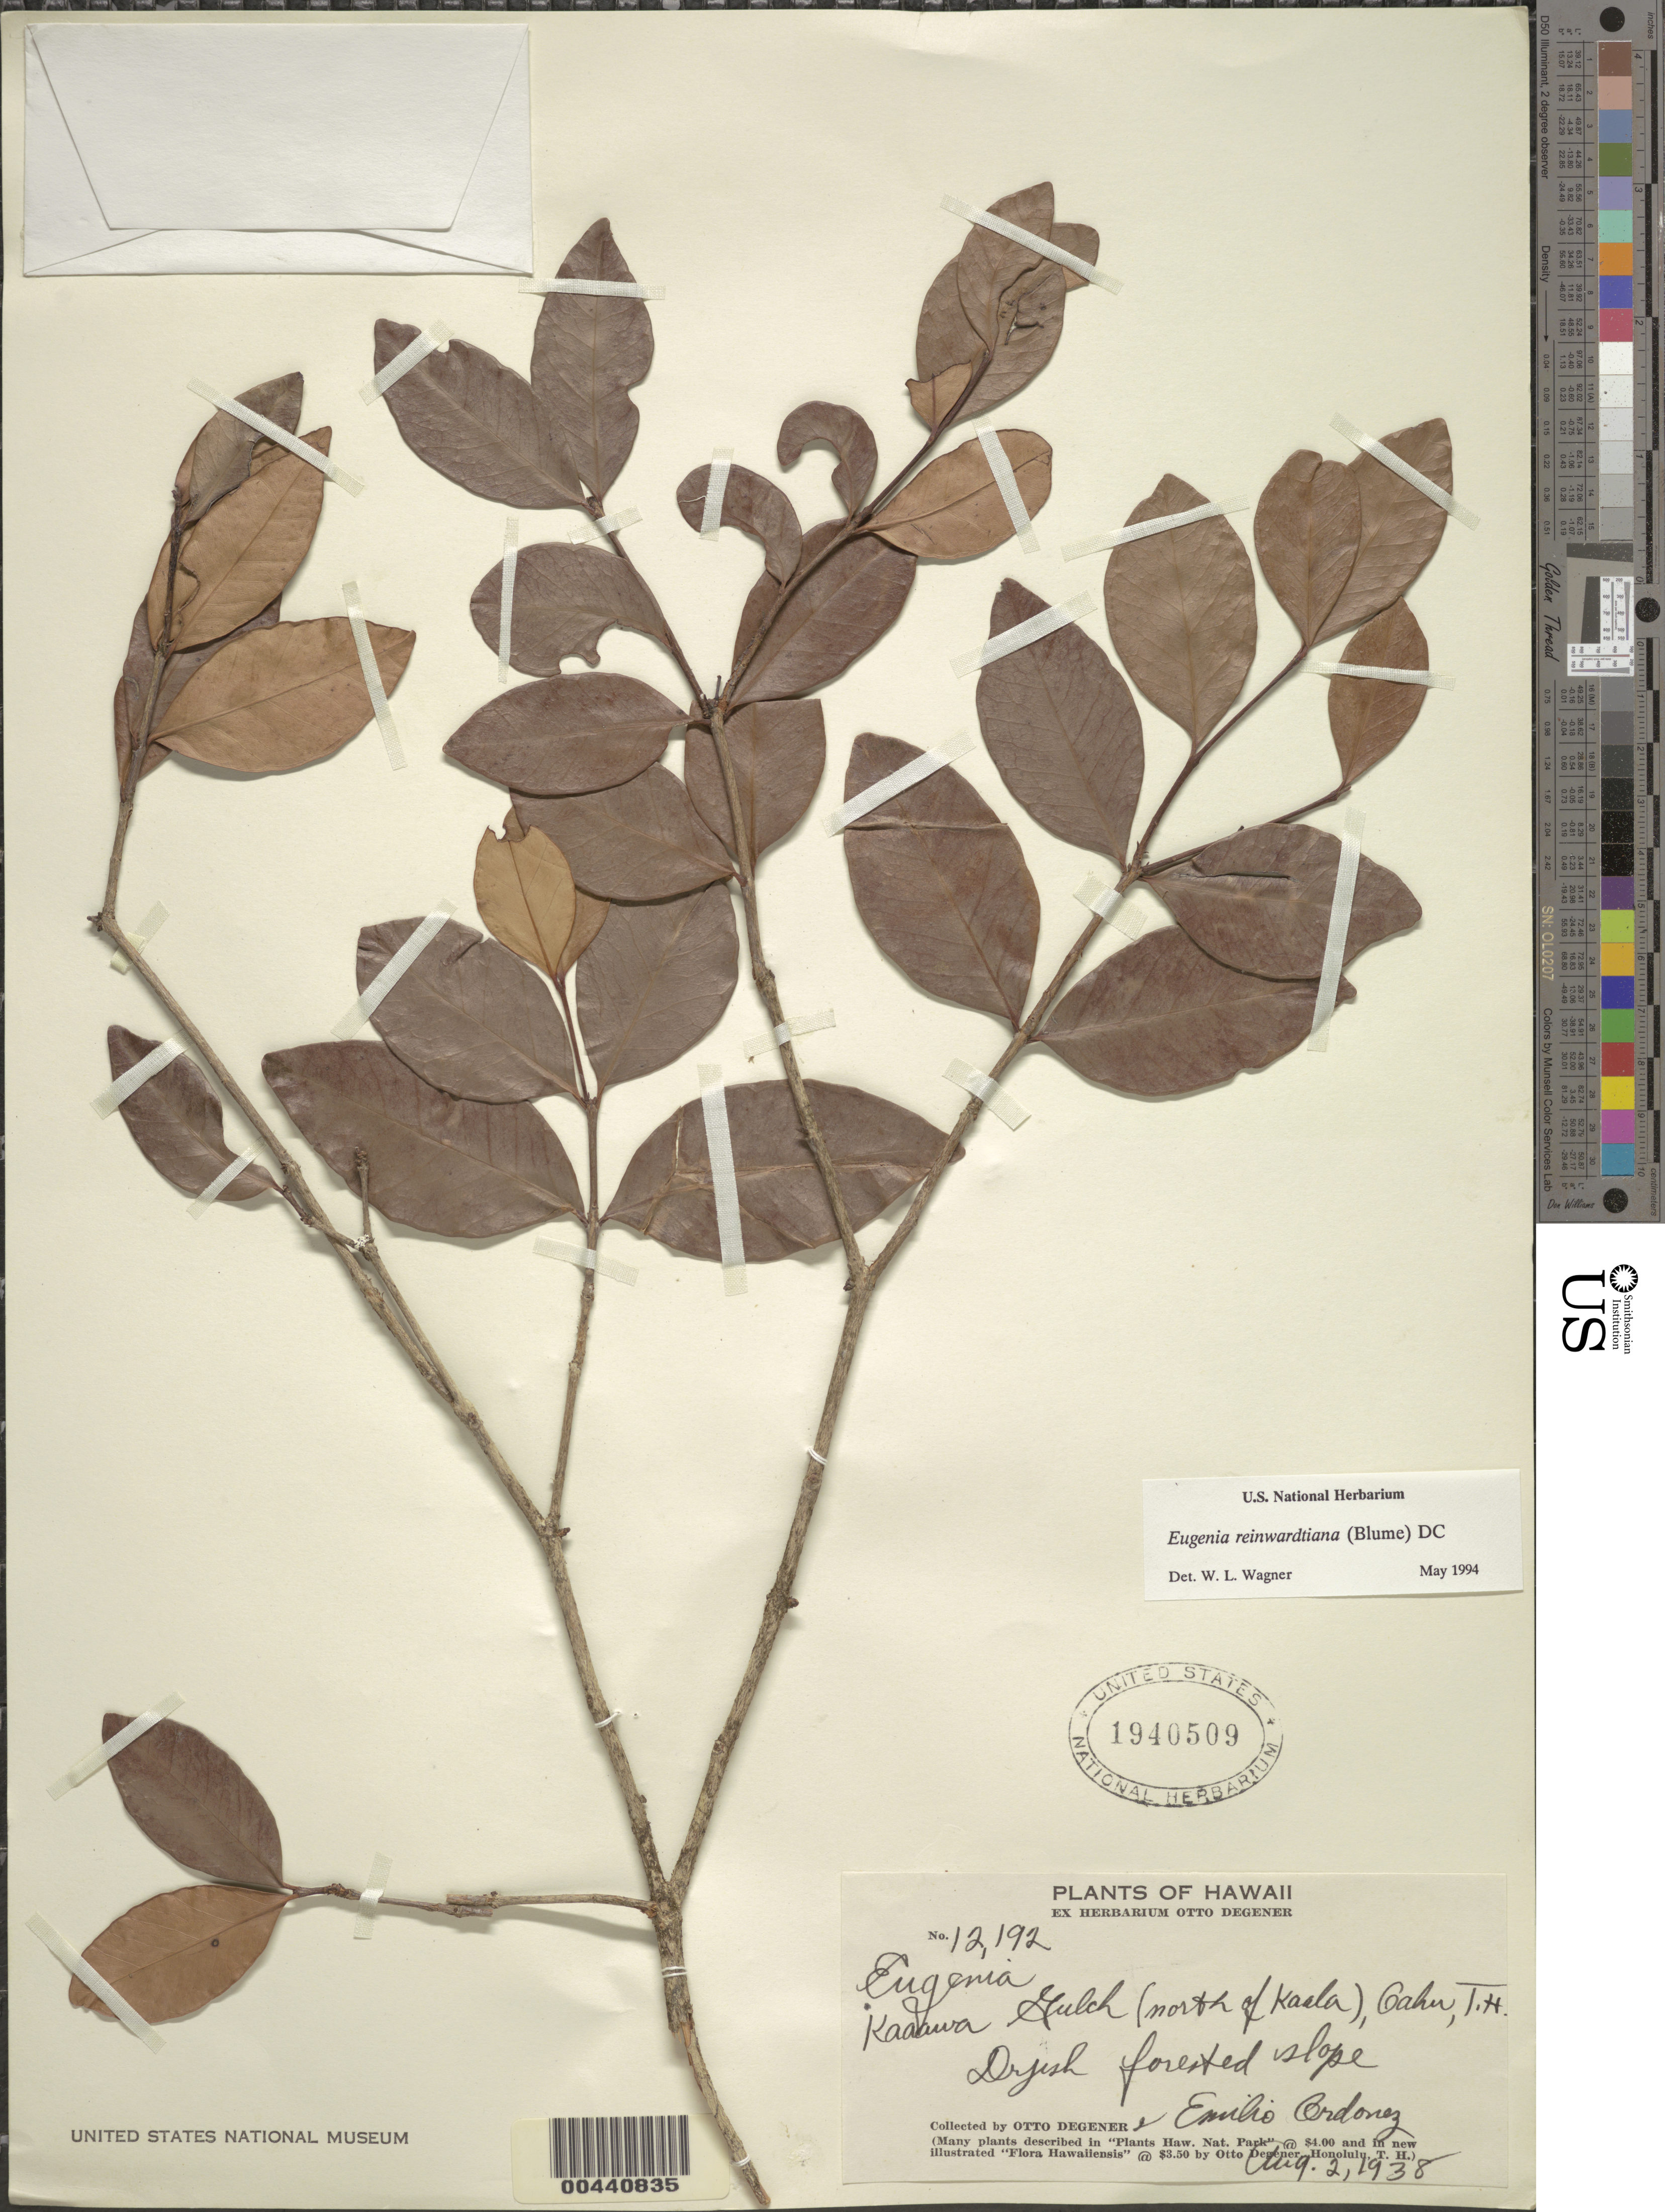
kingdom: Plantae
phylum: Tracheophyta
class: Magnoliopsida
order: Myrtales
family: Myrtaceae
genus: Eugenia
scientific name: Eugenia reinwardtiana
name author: (Blume) DC.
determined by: Wagner, W. L., (BOT), Smithsonian Institution - National Museum of Natural History (UNITED STATES)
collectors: O. Degener & E. Ordonez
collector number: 12192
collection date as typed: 2 Aug 1938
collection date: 1938-08-02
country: United States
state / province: Hawaii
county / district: Honolulu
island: Oahu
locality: Kaaawa Gulch (N of Kaala)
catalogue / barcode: US 1940509